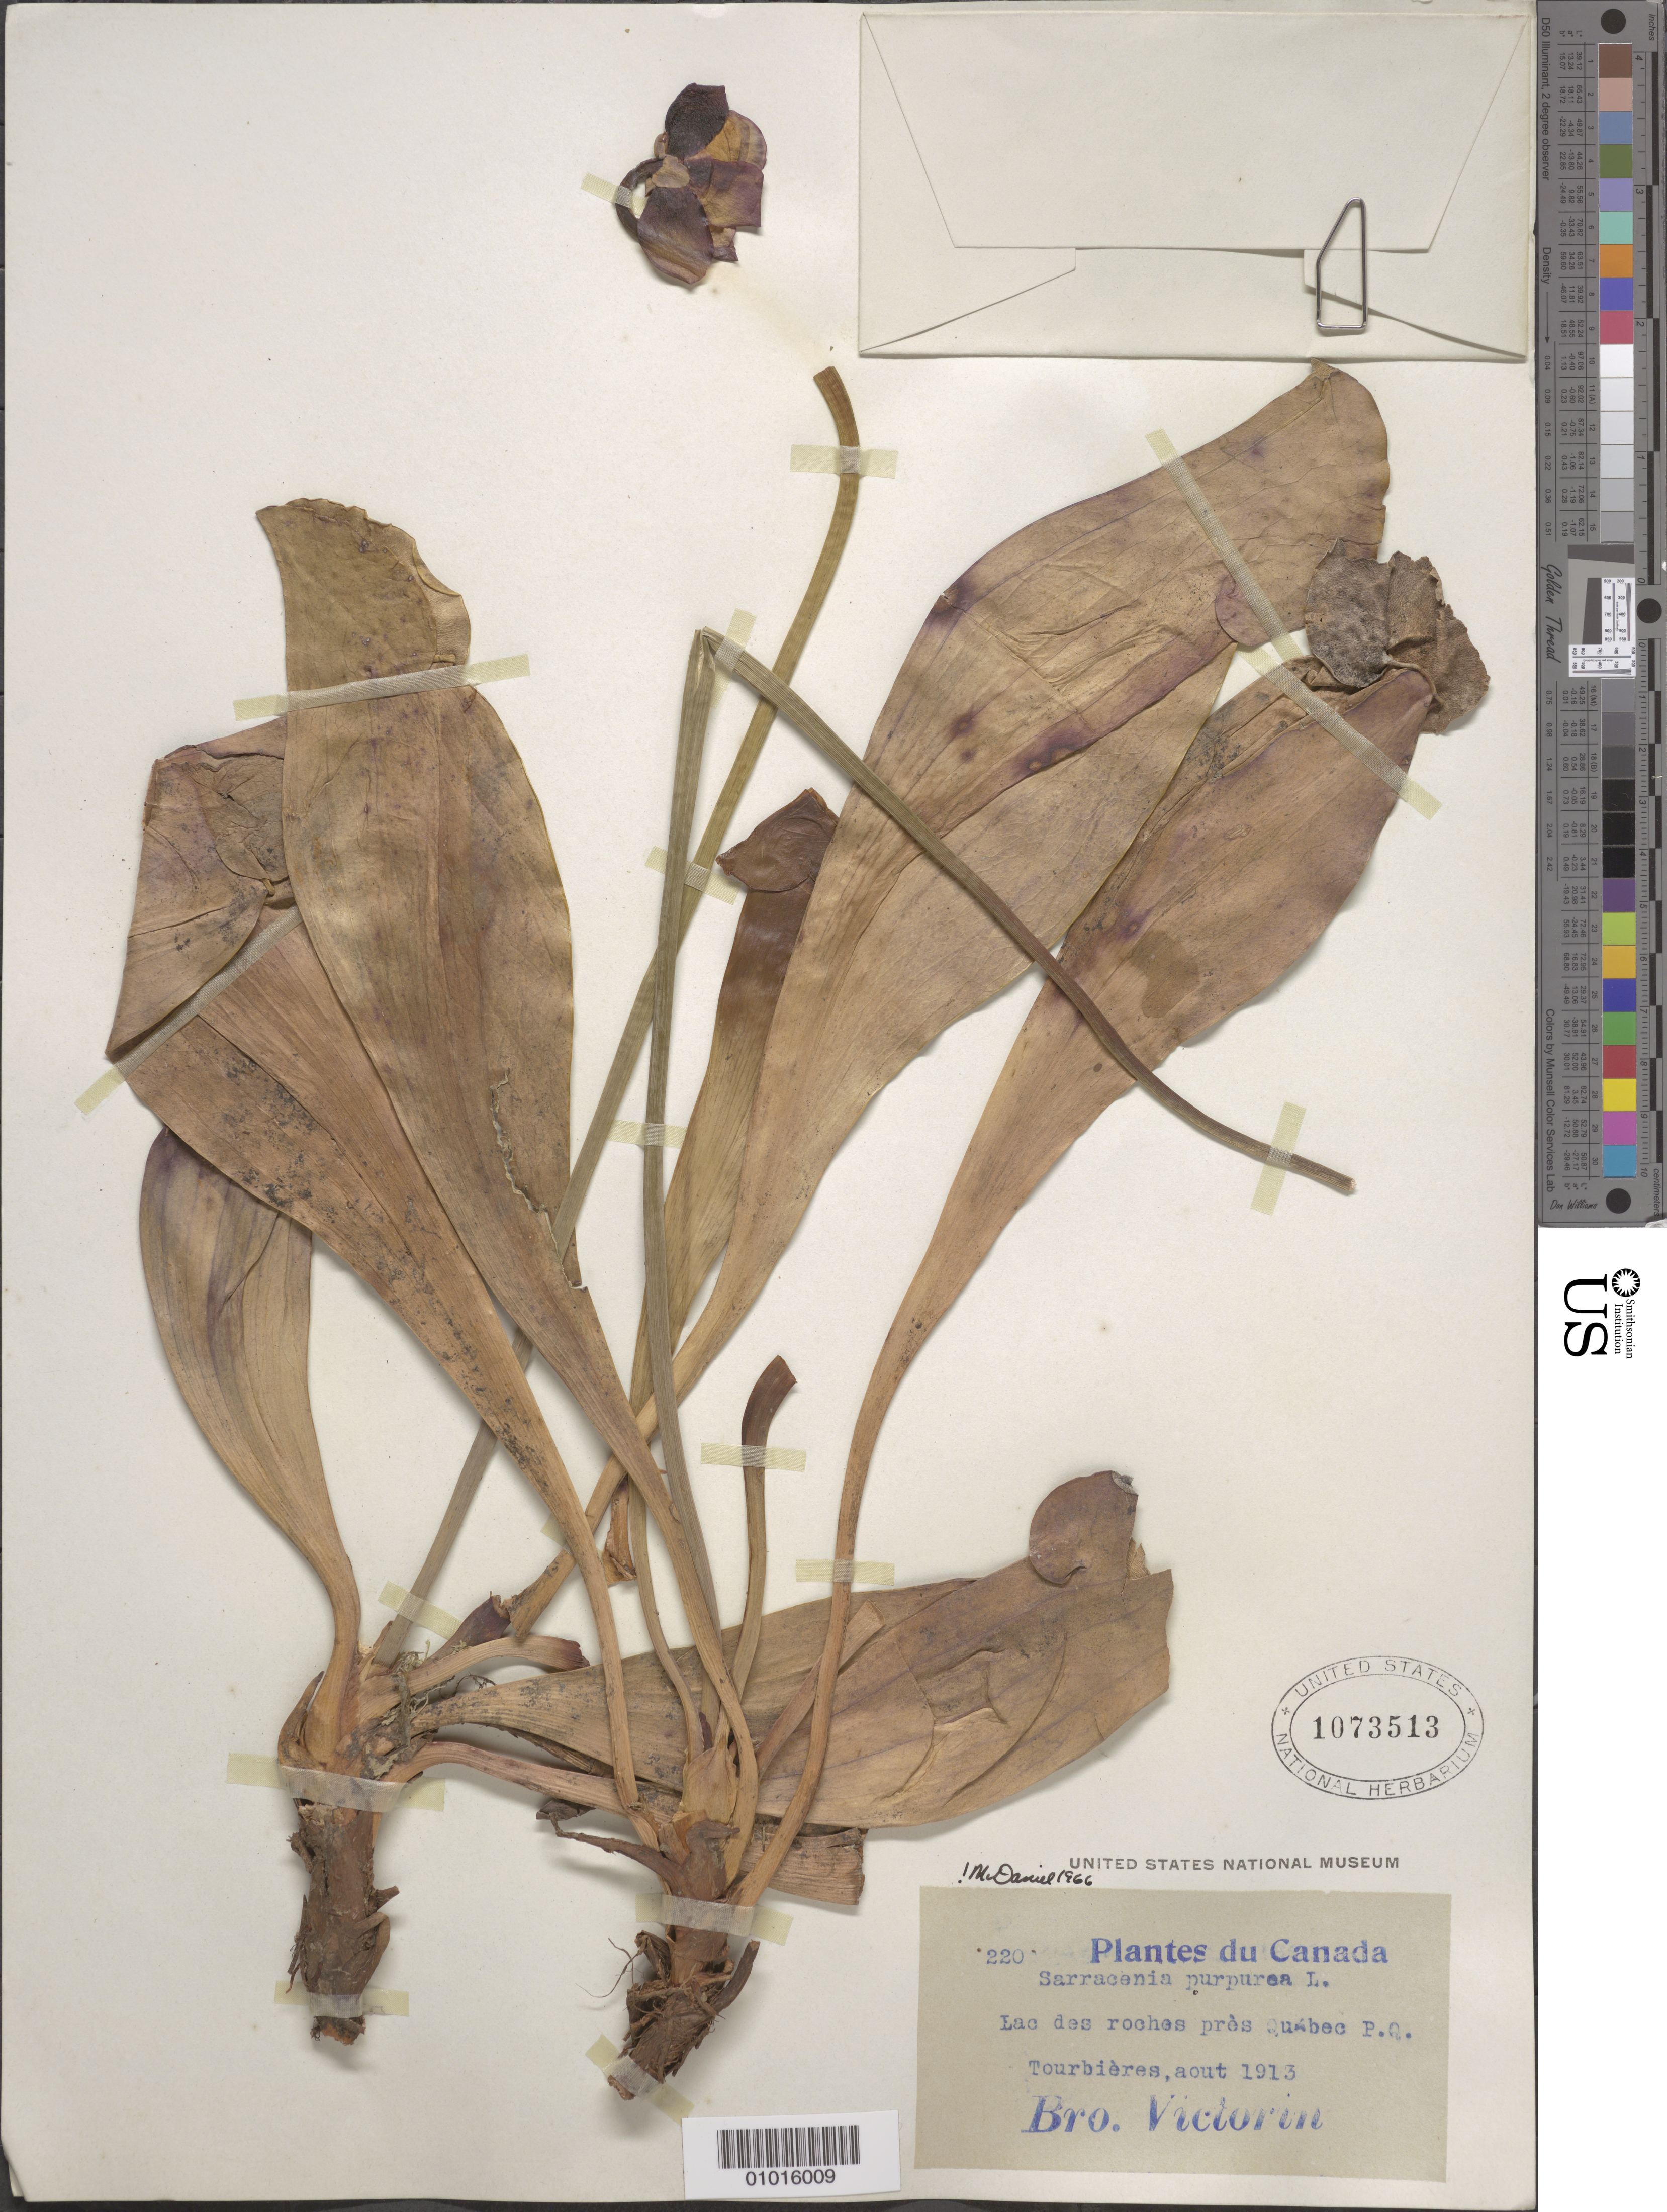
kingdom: Plantae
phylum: Tracheophyta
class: Magnoliopsida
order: Ericales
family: Sarraceniaceae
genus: Sarracenia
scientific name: Sarracenia purpurea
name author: L.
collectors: Fr. Marie-Victorin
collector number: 220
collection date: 1913-08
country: Canada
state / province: Quebec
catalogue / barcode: US 1073513